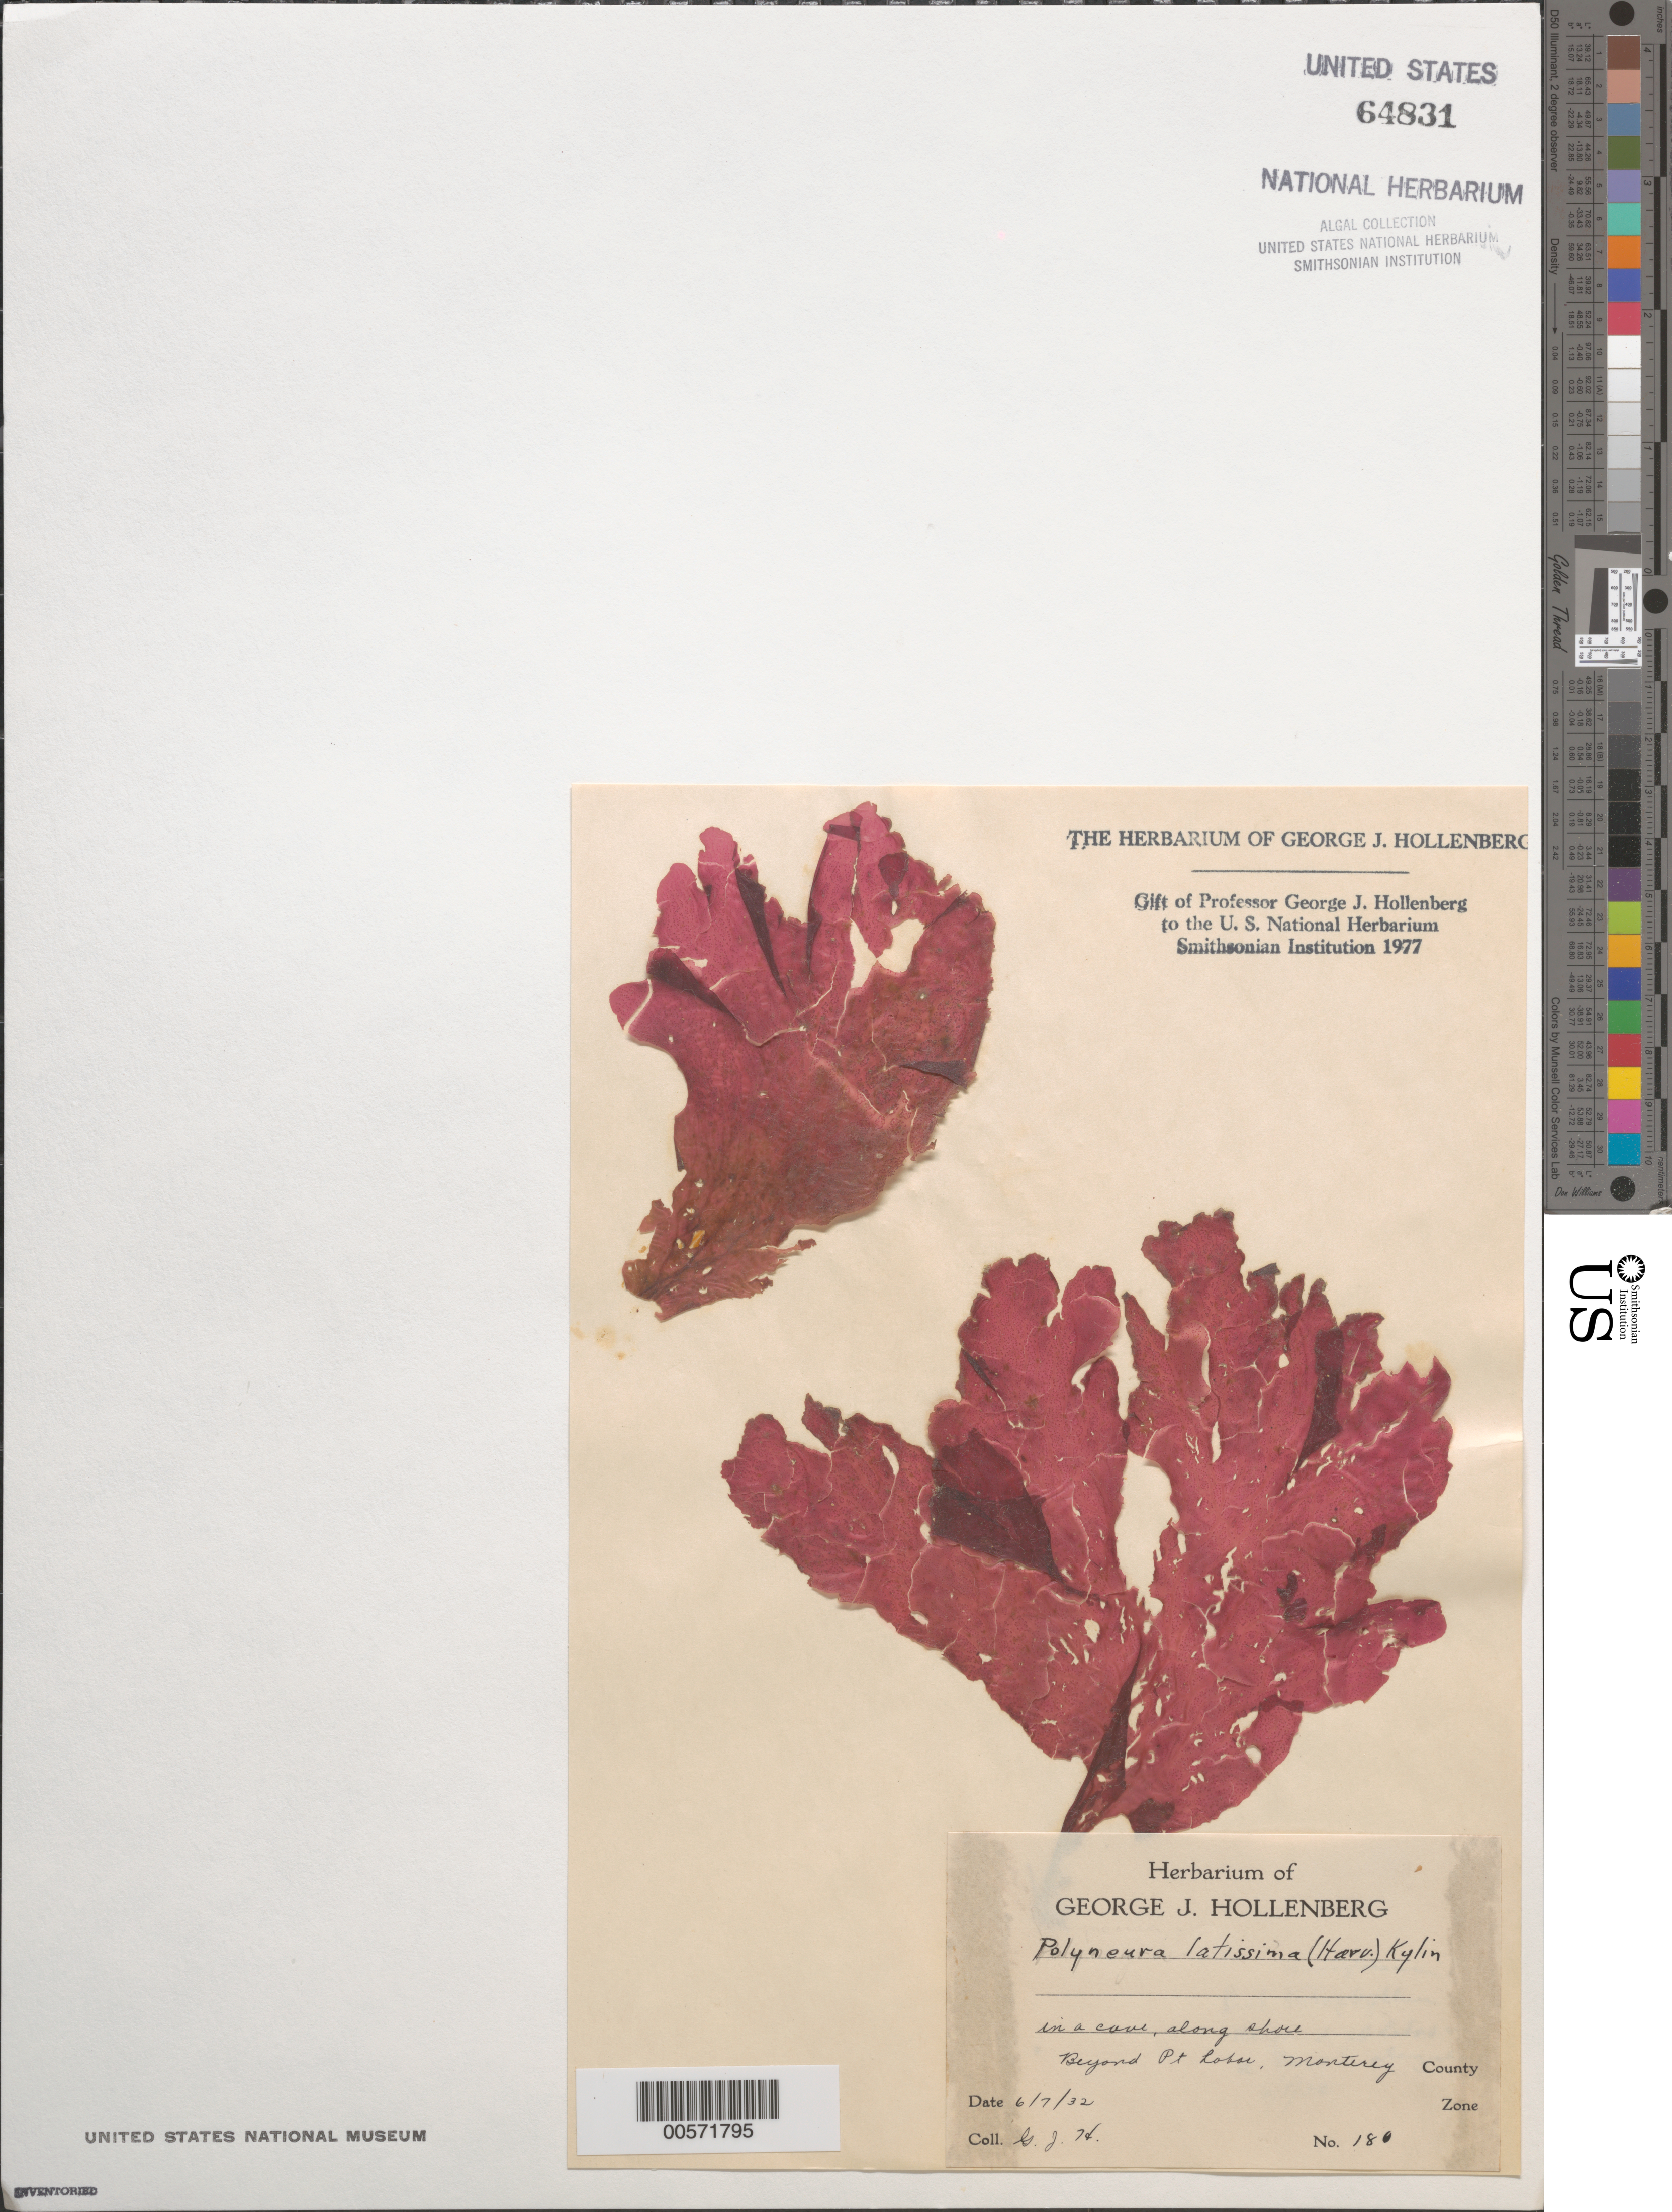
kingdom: Plantae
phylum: Rhodophyta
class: Florideophyceae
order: Ceramiales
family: Delesseriaceae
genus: Polyneura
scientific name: Polyneura latissima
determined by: Hollenberg, George J.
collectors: G. Hollenberg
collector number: GJH 180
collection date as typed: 07 Jun 1932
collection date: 1932-06-07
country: United States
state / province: California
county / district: Monterey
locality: Beyond Point Lobos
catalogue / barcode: US 64831